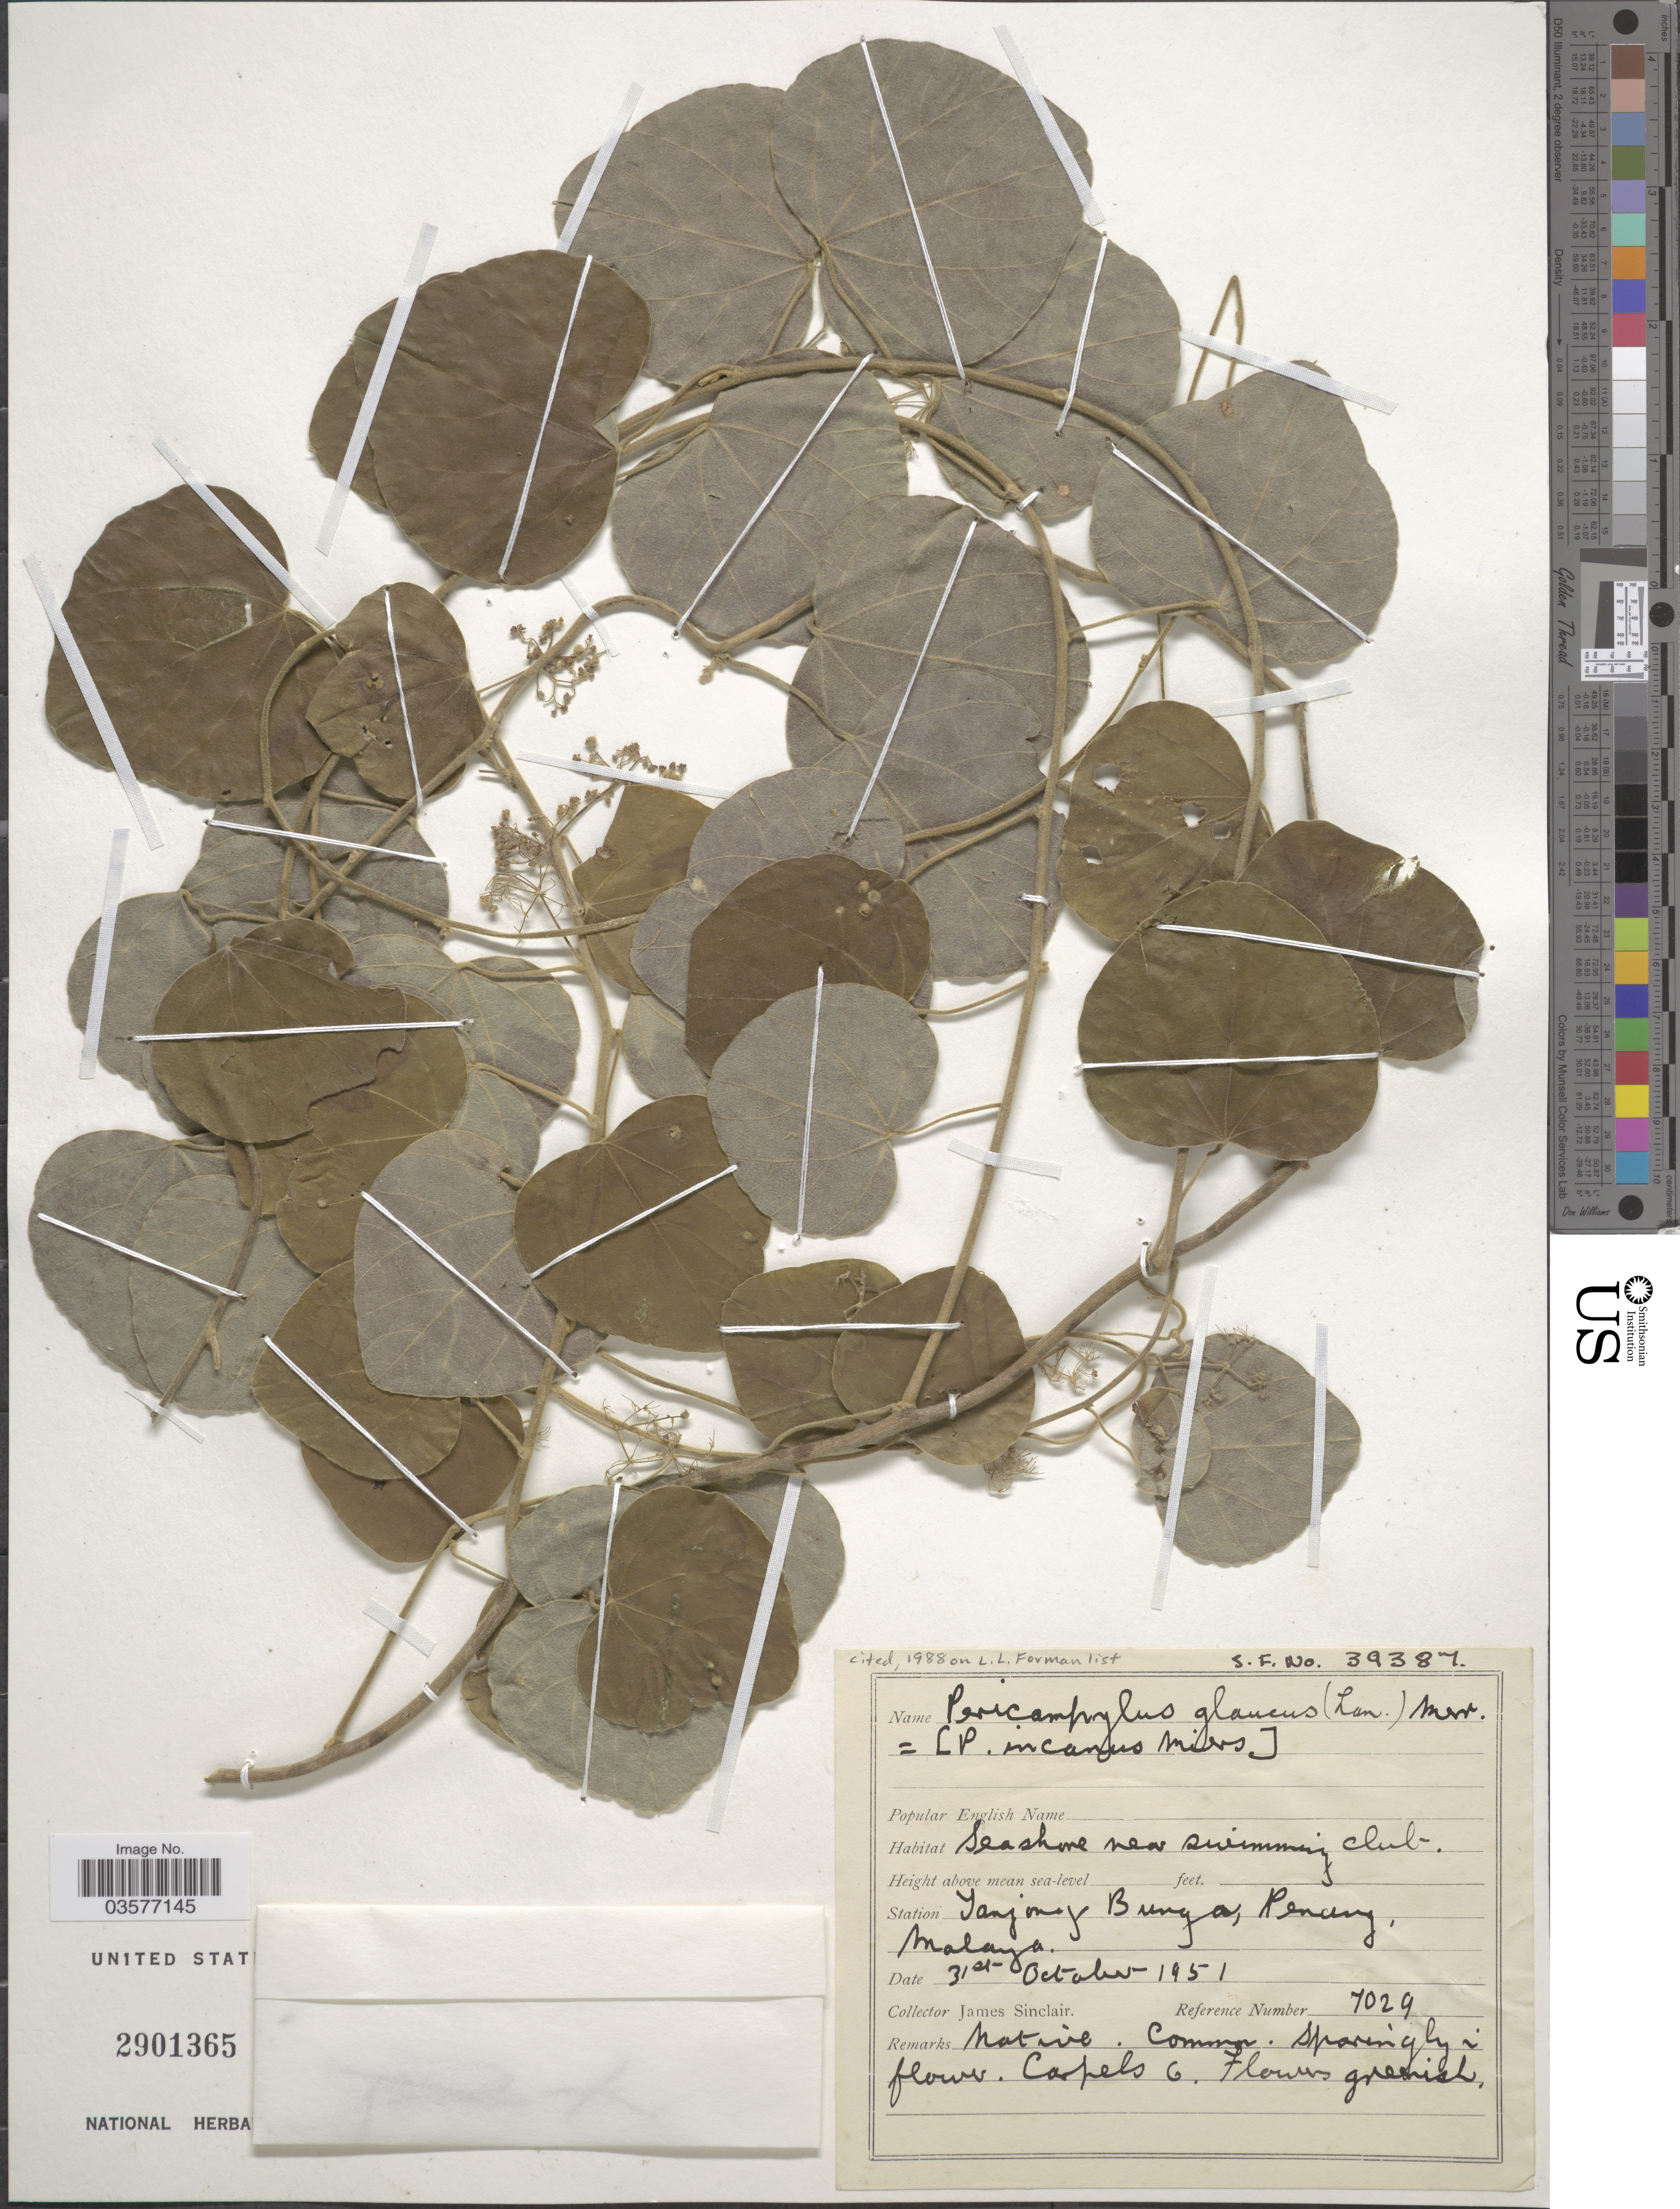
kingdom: Plantae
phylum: Tracheophyta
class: Magnoliopsida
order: Ranunculales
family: Menispermaceae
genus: Pericampylus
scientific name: Pericampylus glaucus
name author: (Lam.) Merr.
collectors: J. Sinclair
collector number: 7029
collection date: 1951-10-31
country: Malaysia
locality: Station Tanjong Bunga, Penang. Malaya.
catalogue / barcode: US 2901365